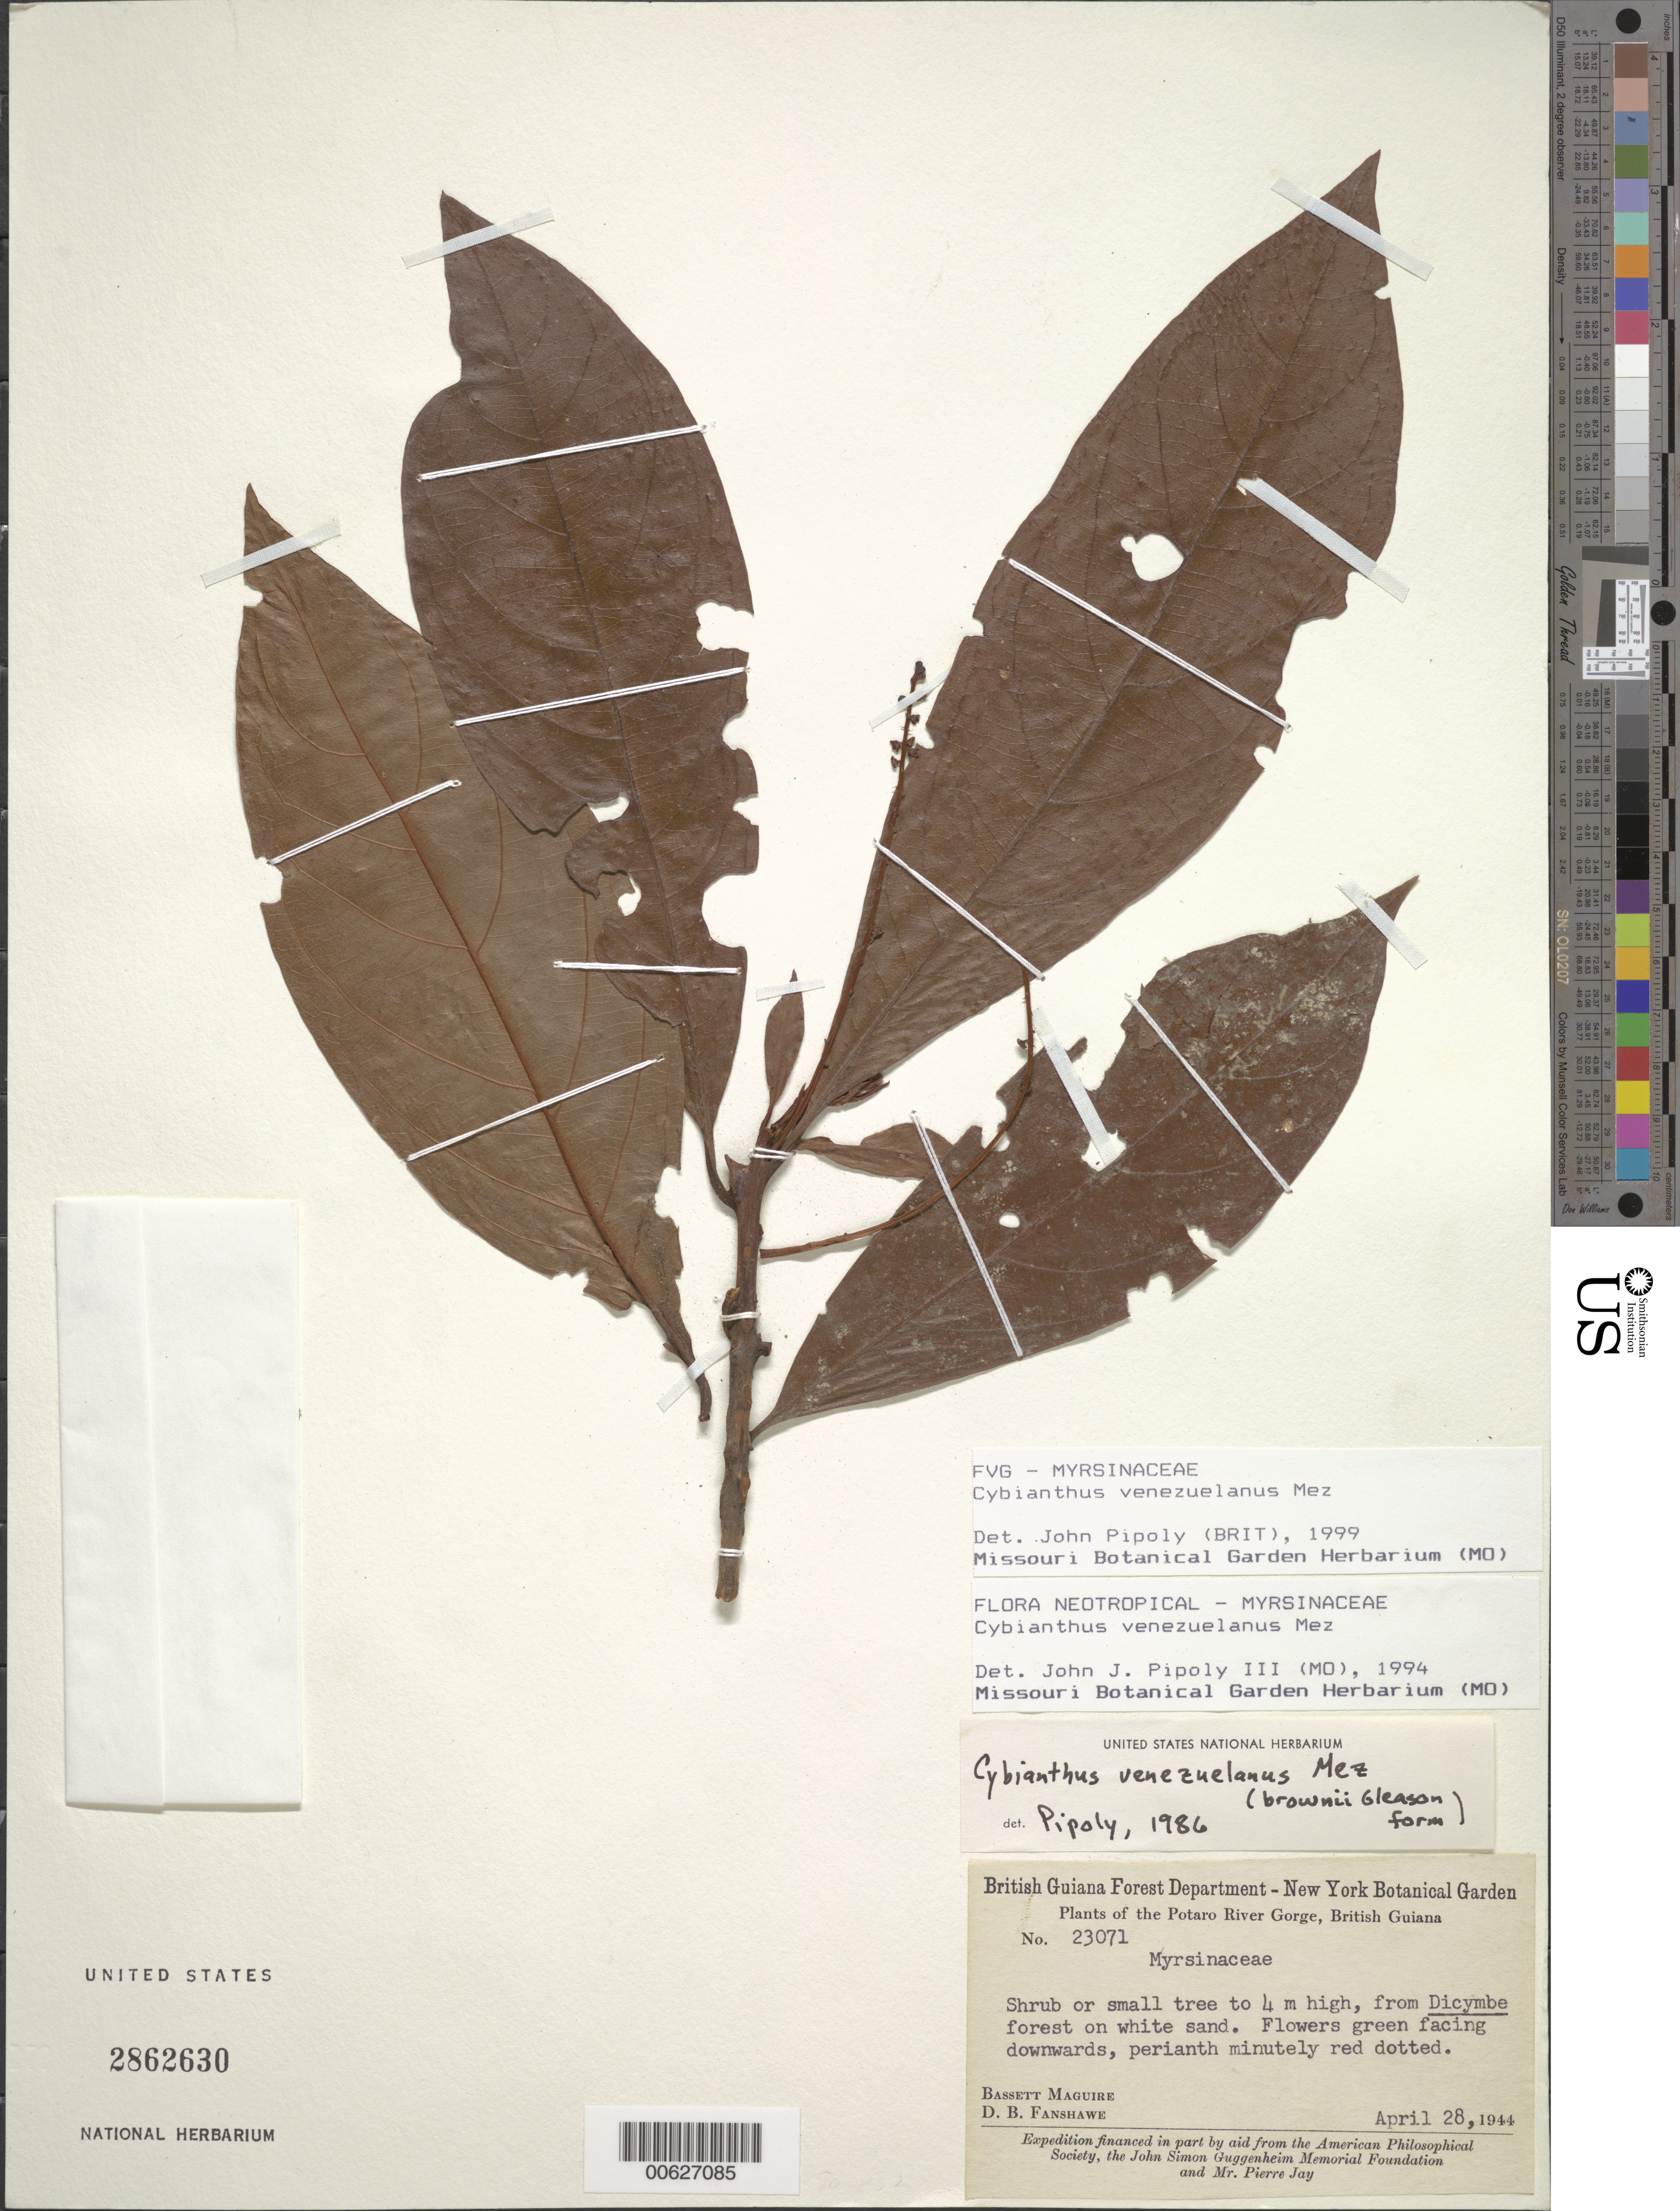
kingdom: Plantae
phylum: Tracheophyta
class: Magnoliopsida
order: Ericales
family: Primulaceae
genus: Cybianthus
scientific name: Cybianthus venezuelanus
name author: Mez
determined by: Pipoly, J. J., III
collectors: B. Maguire & D. B. Fanshawe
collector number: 23071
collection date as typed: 28-Apr-44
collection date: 1944-04-28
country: Guyana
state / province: Potaro-Siparuni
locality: Potaro River Gorge, trail from Tukeit to Kaiatuk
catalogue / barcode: US 2862630